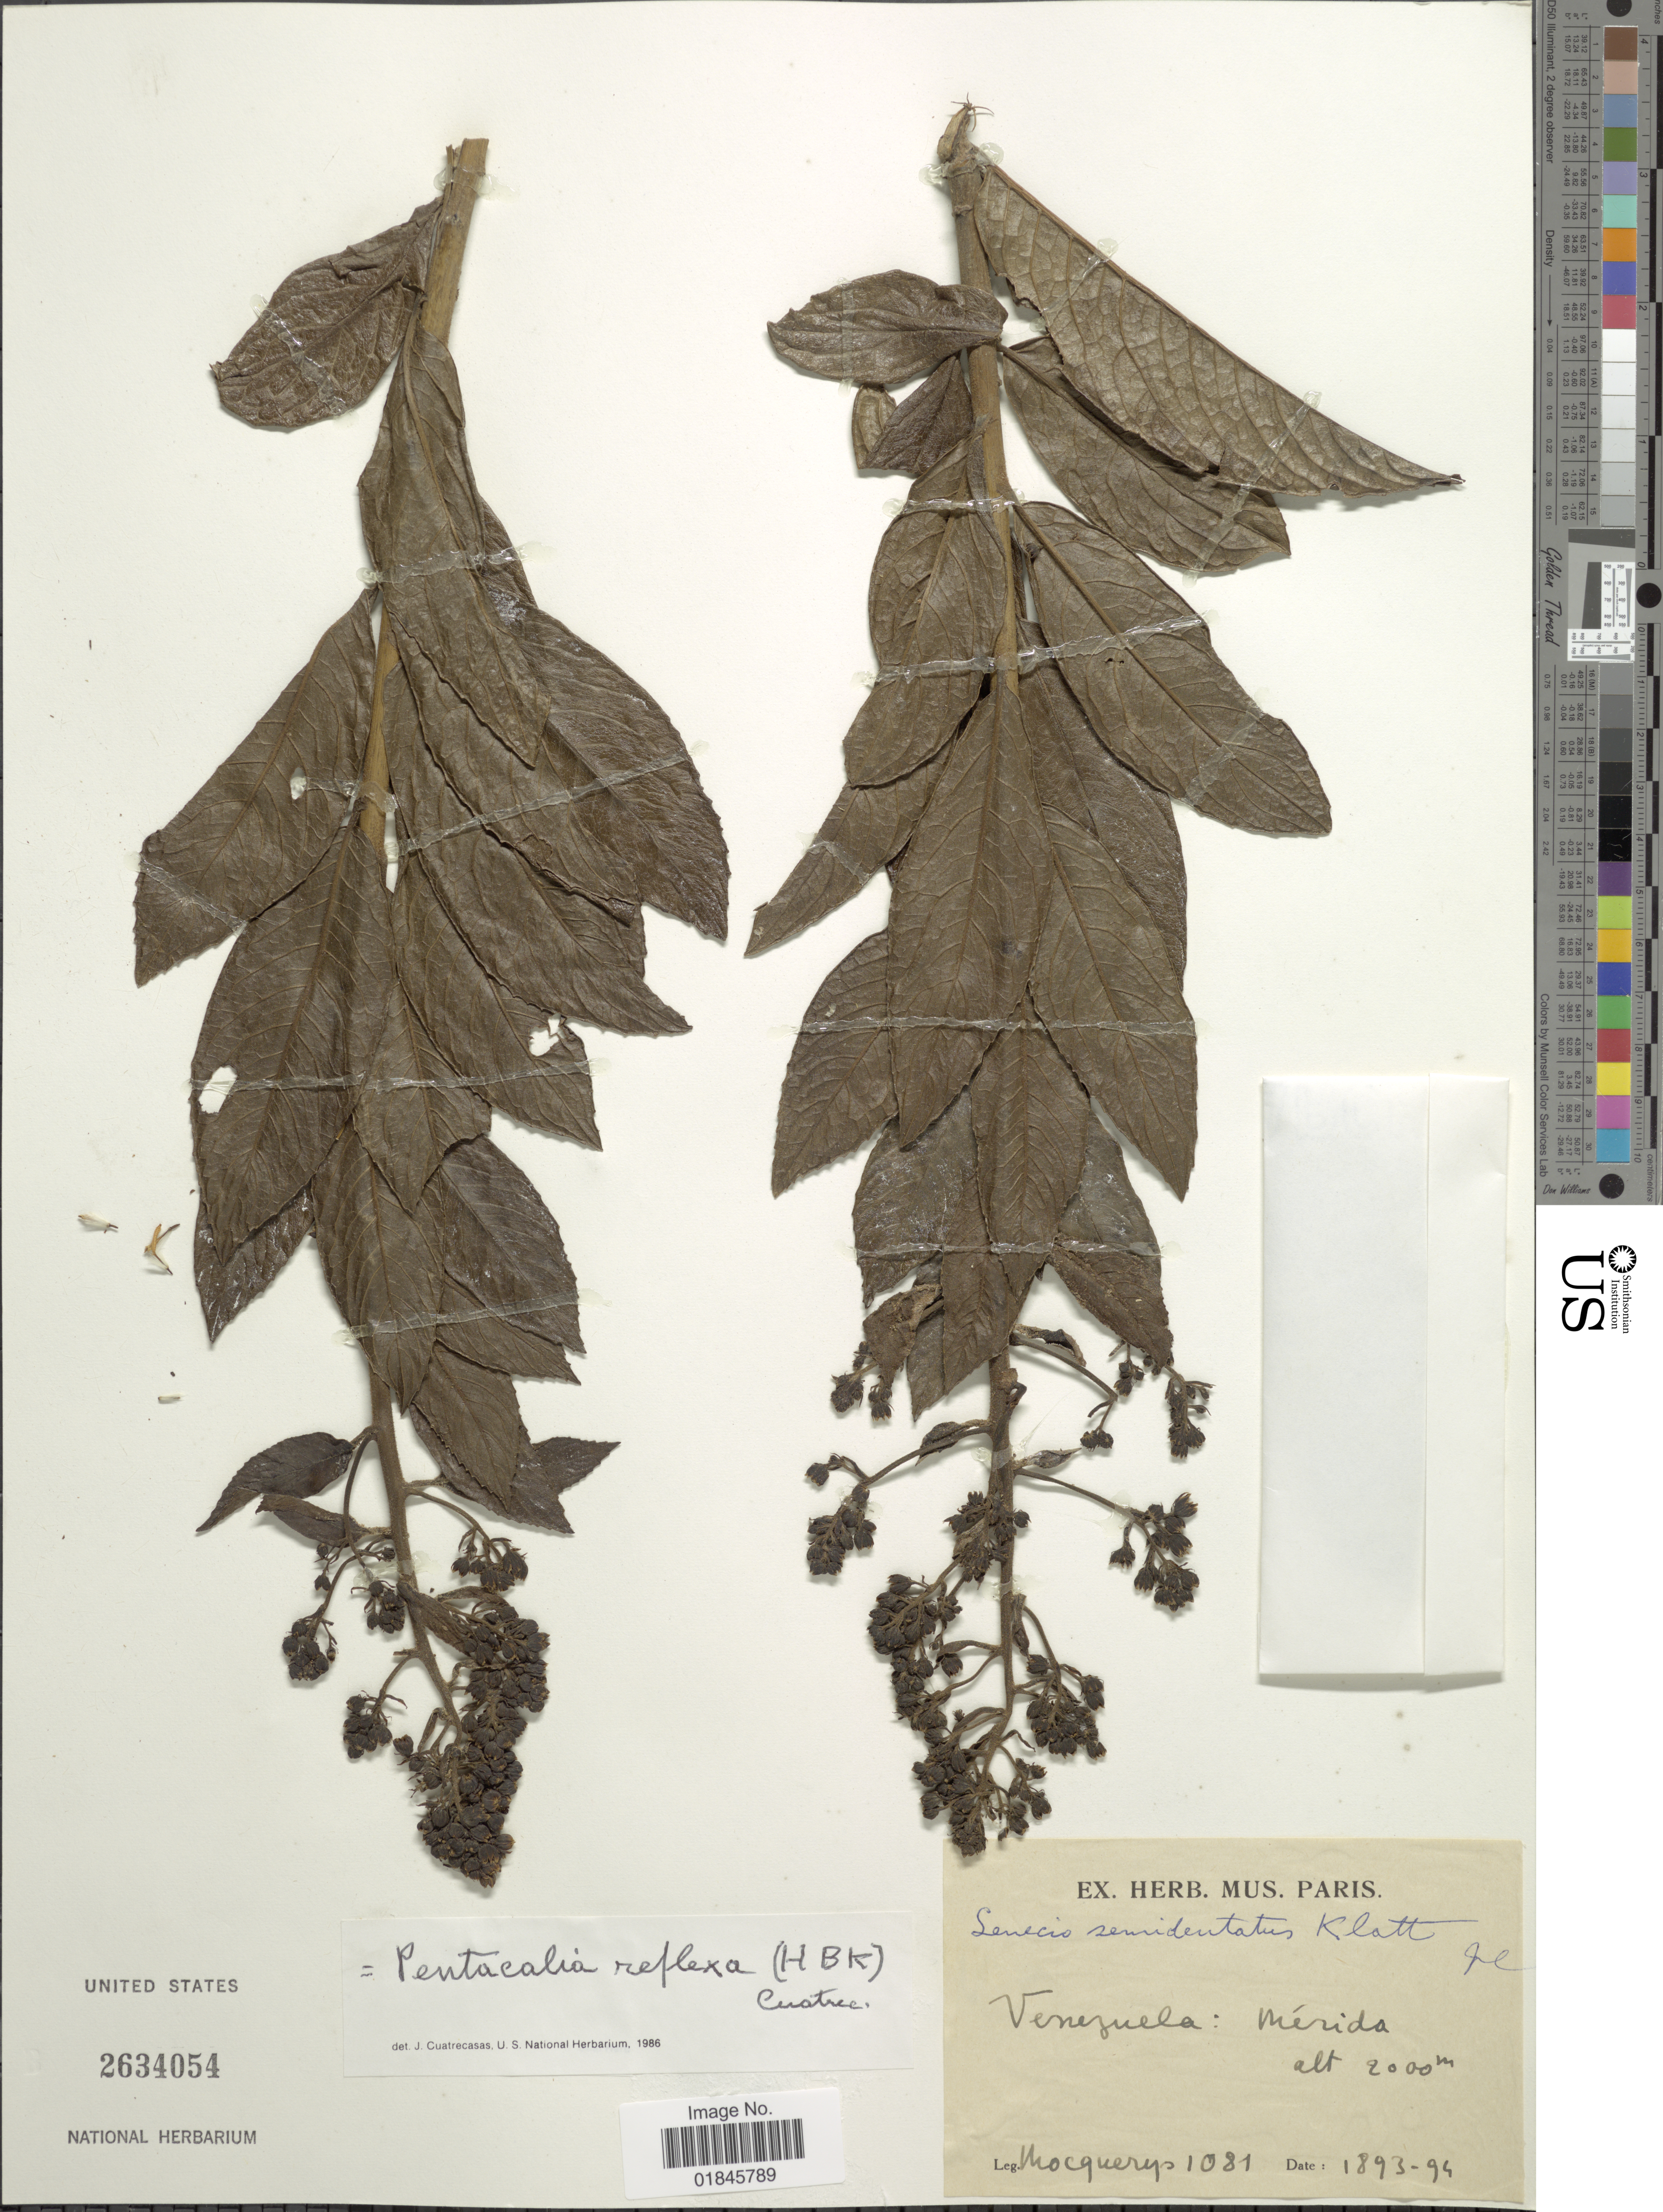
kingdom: Plantae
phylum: Tracheophyta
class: Magnoliopsida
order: Asterales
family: Asteraceae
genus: Pentacalia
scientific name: Pentacalia reflexa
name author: (Kunth) Cuatrec.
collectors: A. Mocquerys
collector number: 1081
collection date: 1893/1894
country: Venezuela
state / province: Mérida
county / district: Libertador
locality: Mérida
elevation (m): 2000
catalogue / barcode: US 2634054